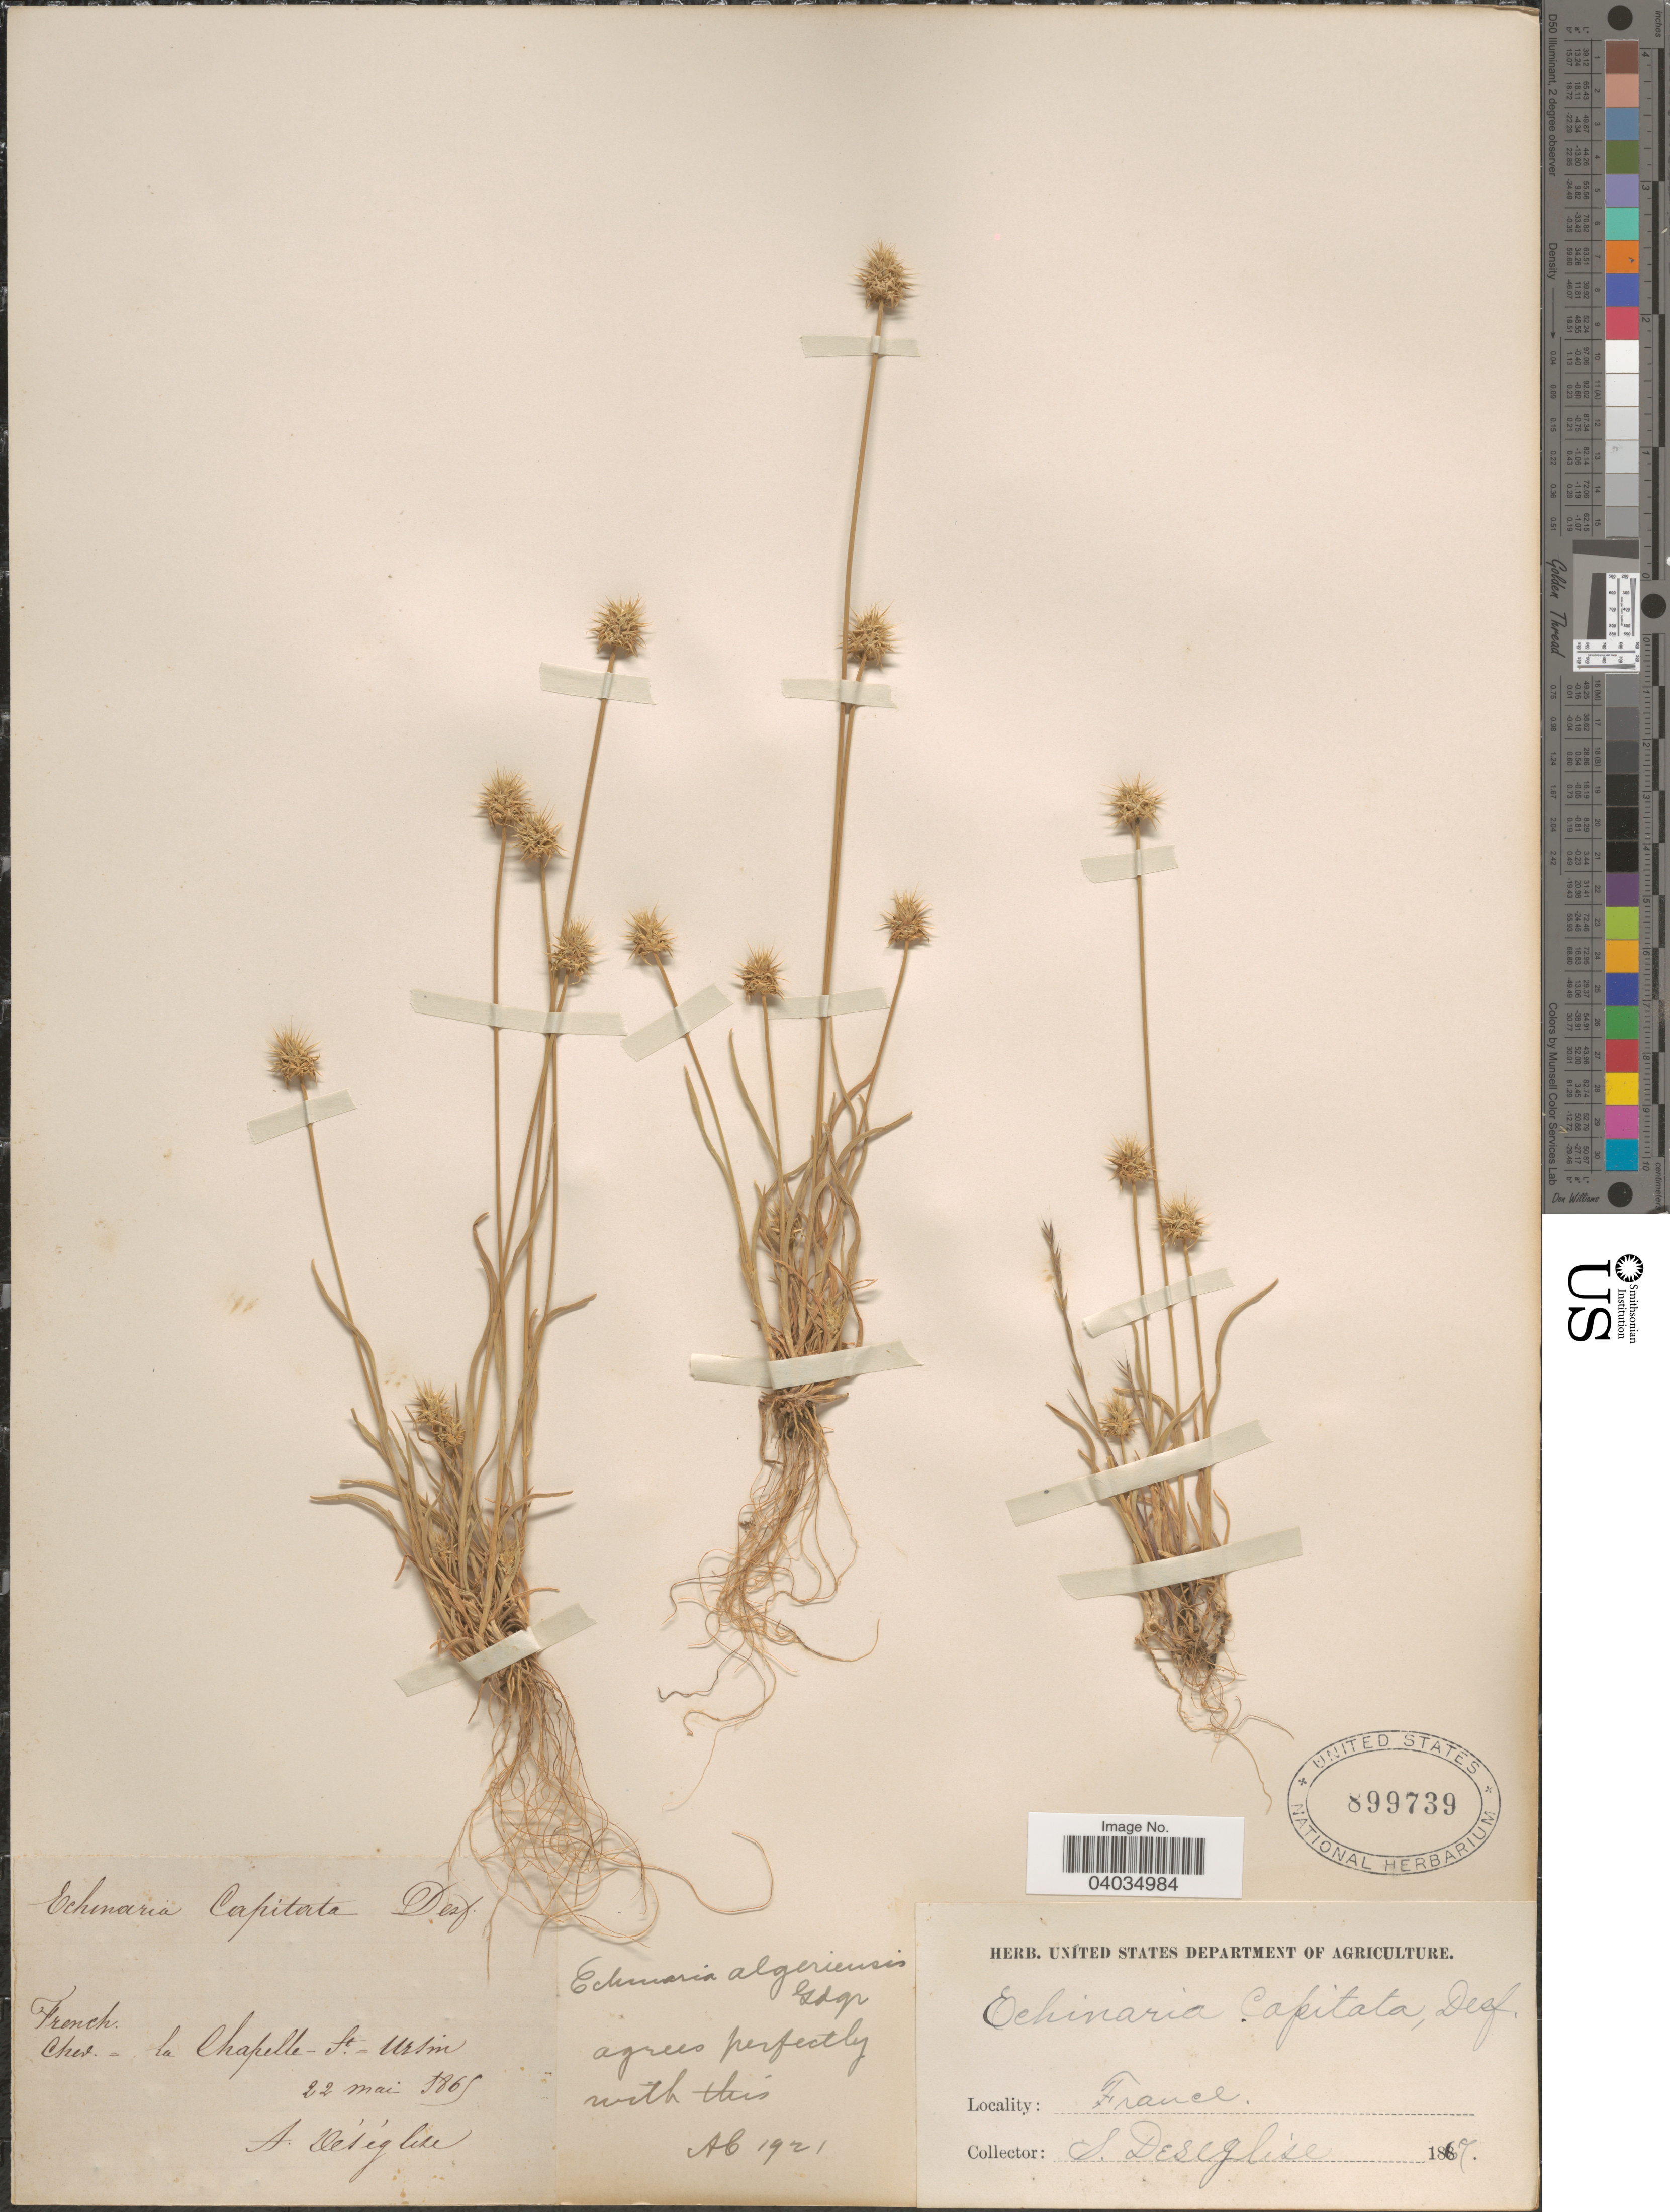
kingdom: Plantae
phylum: Tracheophyta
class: Liliopsida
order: Poales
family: Poaceae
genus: Echinaria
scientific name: Echinaria capitata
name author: (L.) Desf.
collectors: A. Deseglise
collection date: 1867-05-22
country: France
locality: Chev. = la Chapelle-Ste.-Ursin.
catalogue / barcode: US 899739